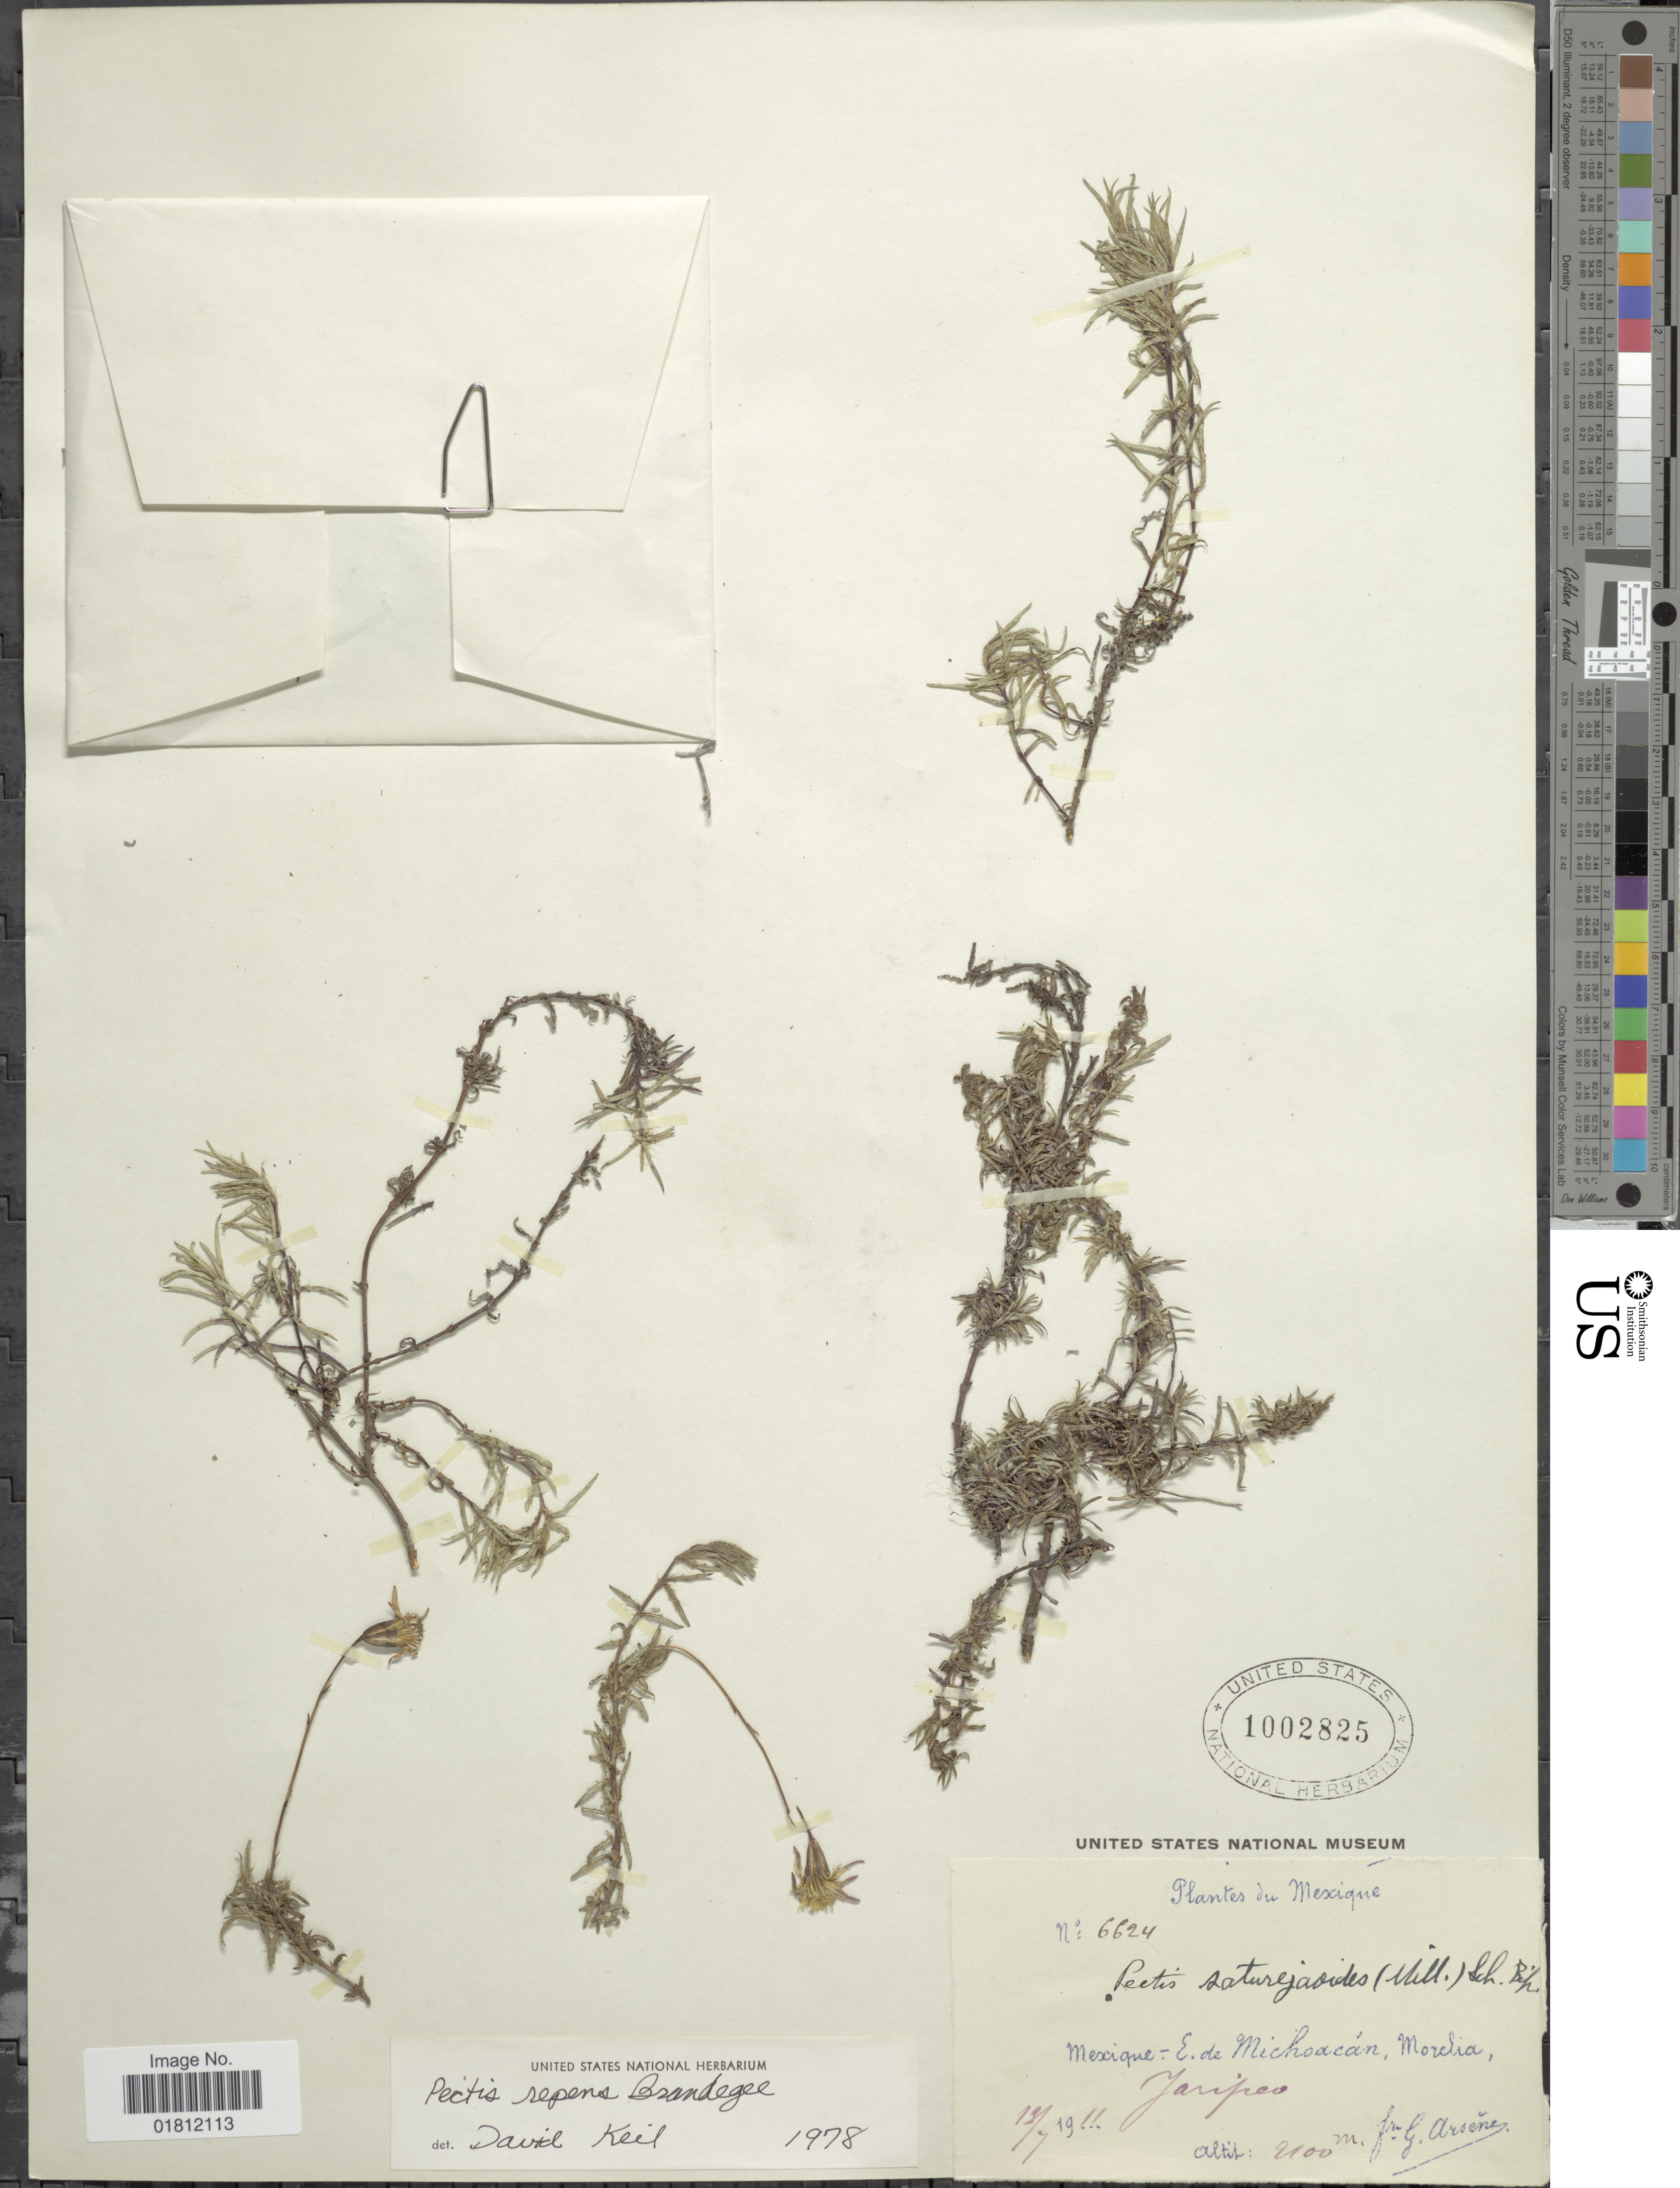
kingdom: Plantae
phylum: Tracheophyta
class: Magnoliopsida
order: Asterales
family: Asteraceae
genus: Pectis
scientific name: Pectis repens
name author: Brandegee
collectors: Bro. G. Arsène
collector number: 6624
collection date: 1911-07-13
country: Mexico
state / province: Michoacán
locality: Morelia. Jaripeo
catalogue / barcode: US 1002825